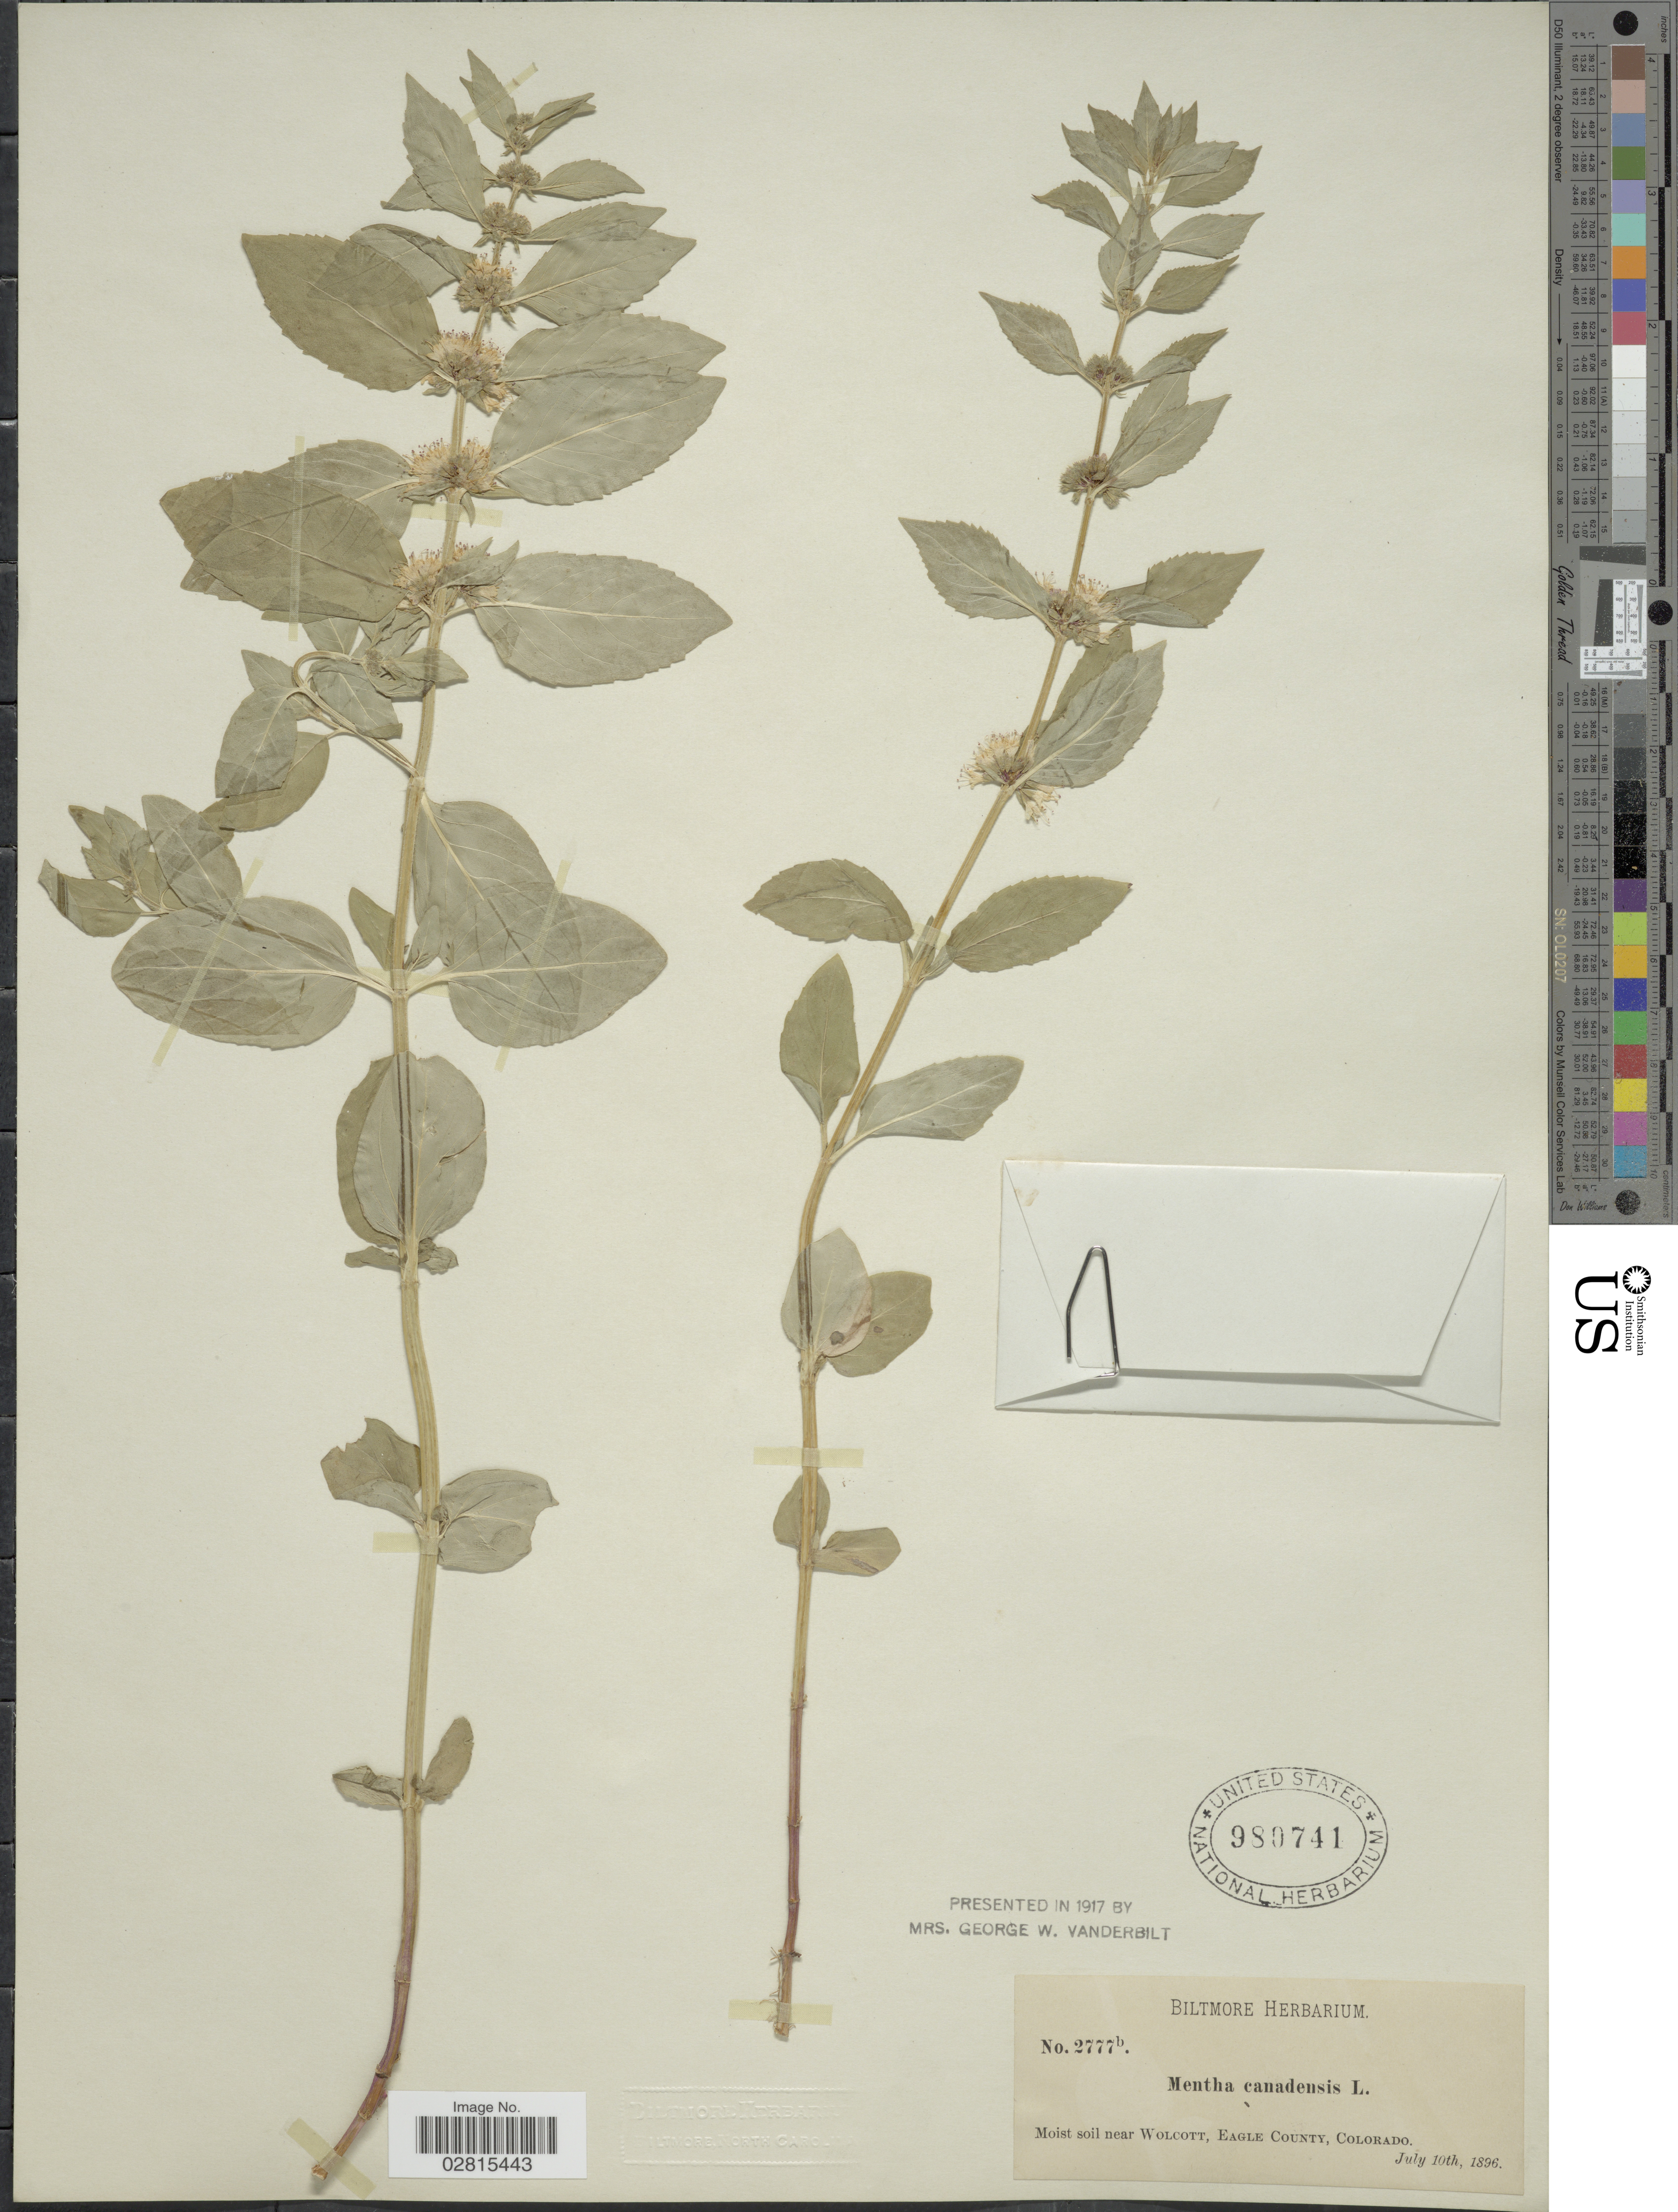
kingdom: Plantae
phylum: Tracheophyta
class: Magnoliopsida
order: Lamiales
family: Lamiaceae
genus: Mentha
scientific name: Mentha canadensis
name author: L.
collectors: ex herb. Biltmore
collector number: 2777b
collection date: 1896-07-10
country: United States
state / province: Colorado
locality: Near Wolcott, Eagle County.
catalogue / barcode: US 980741